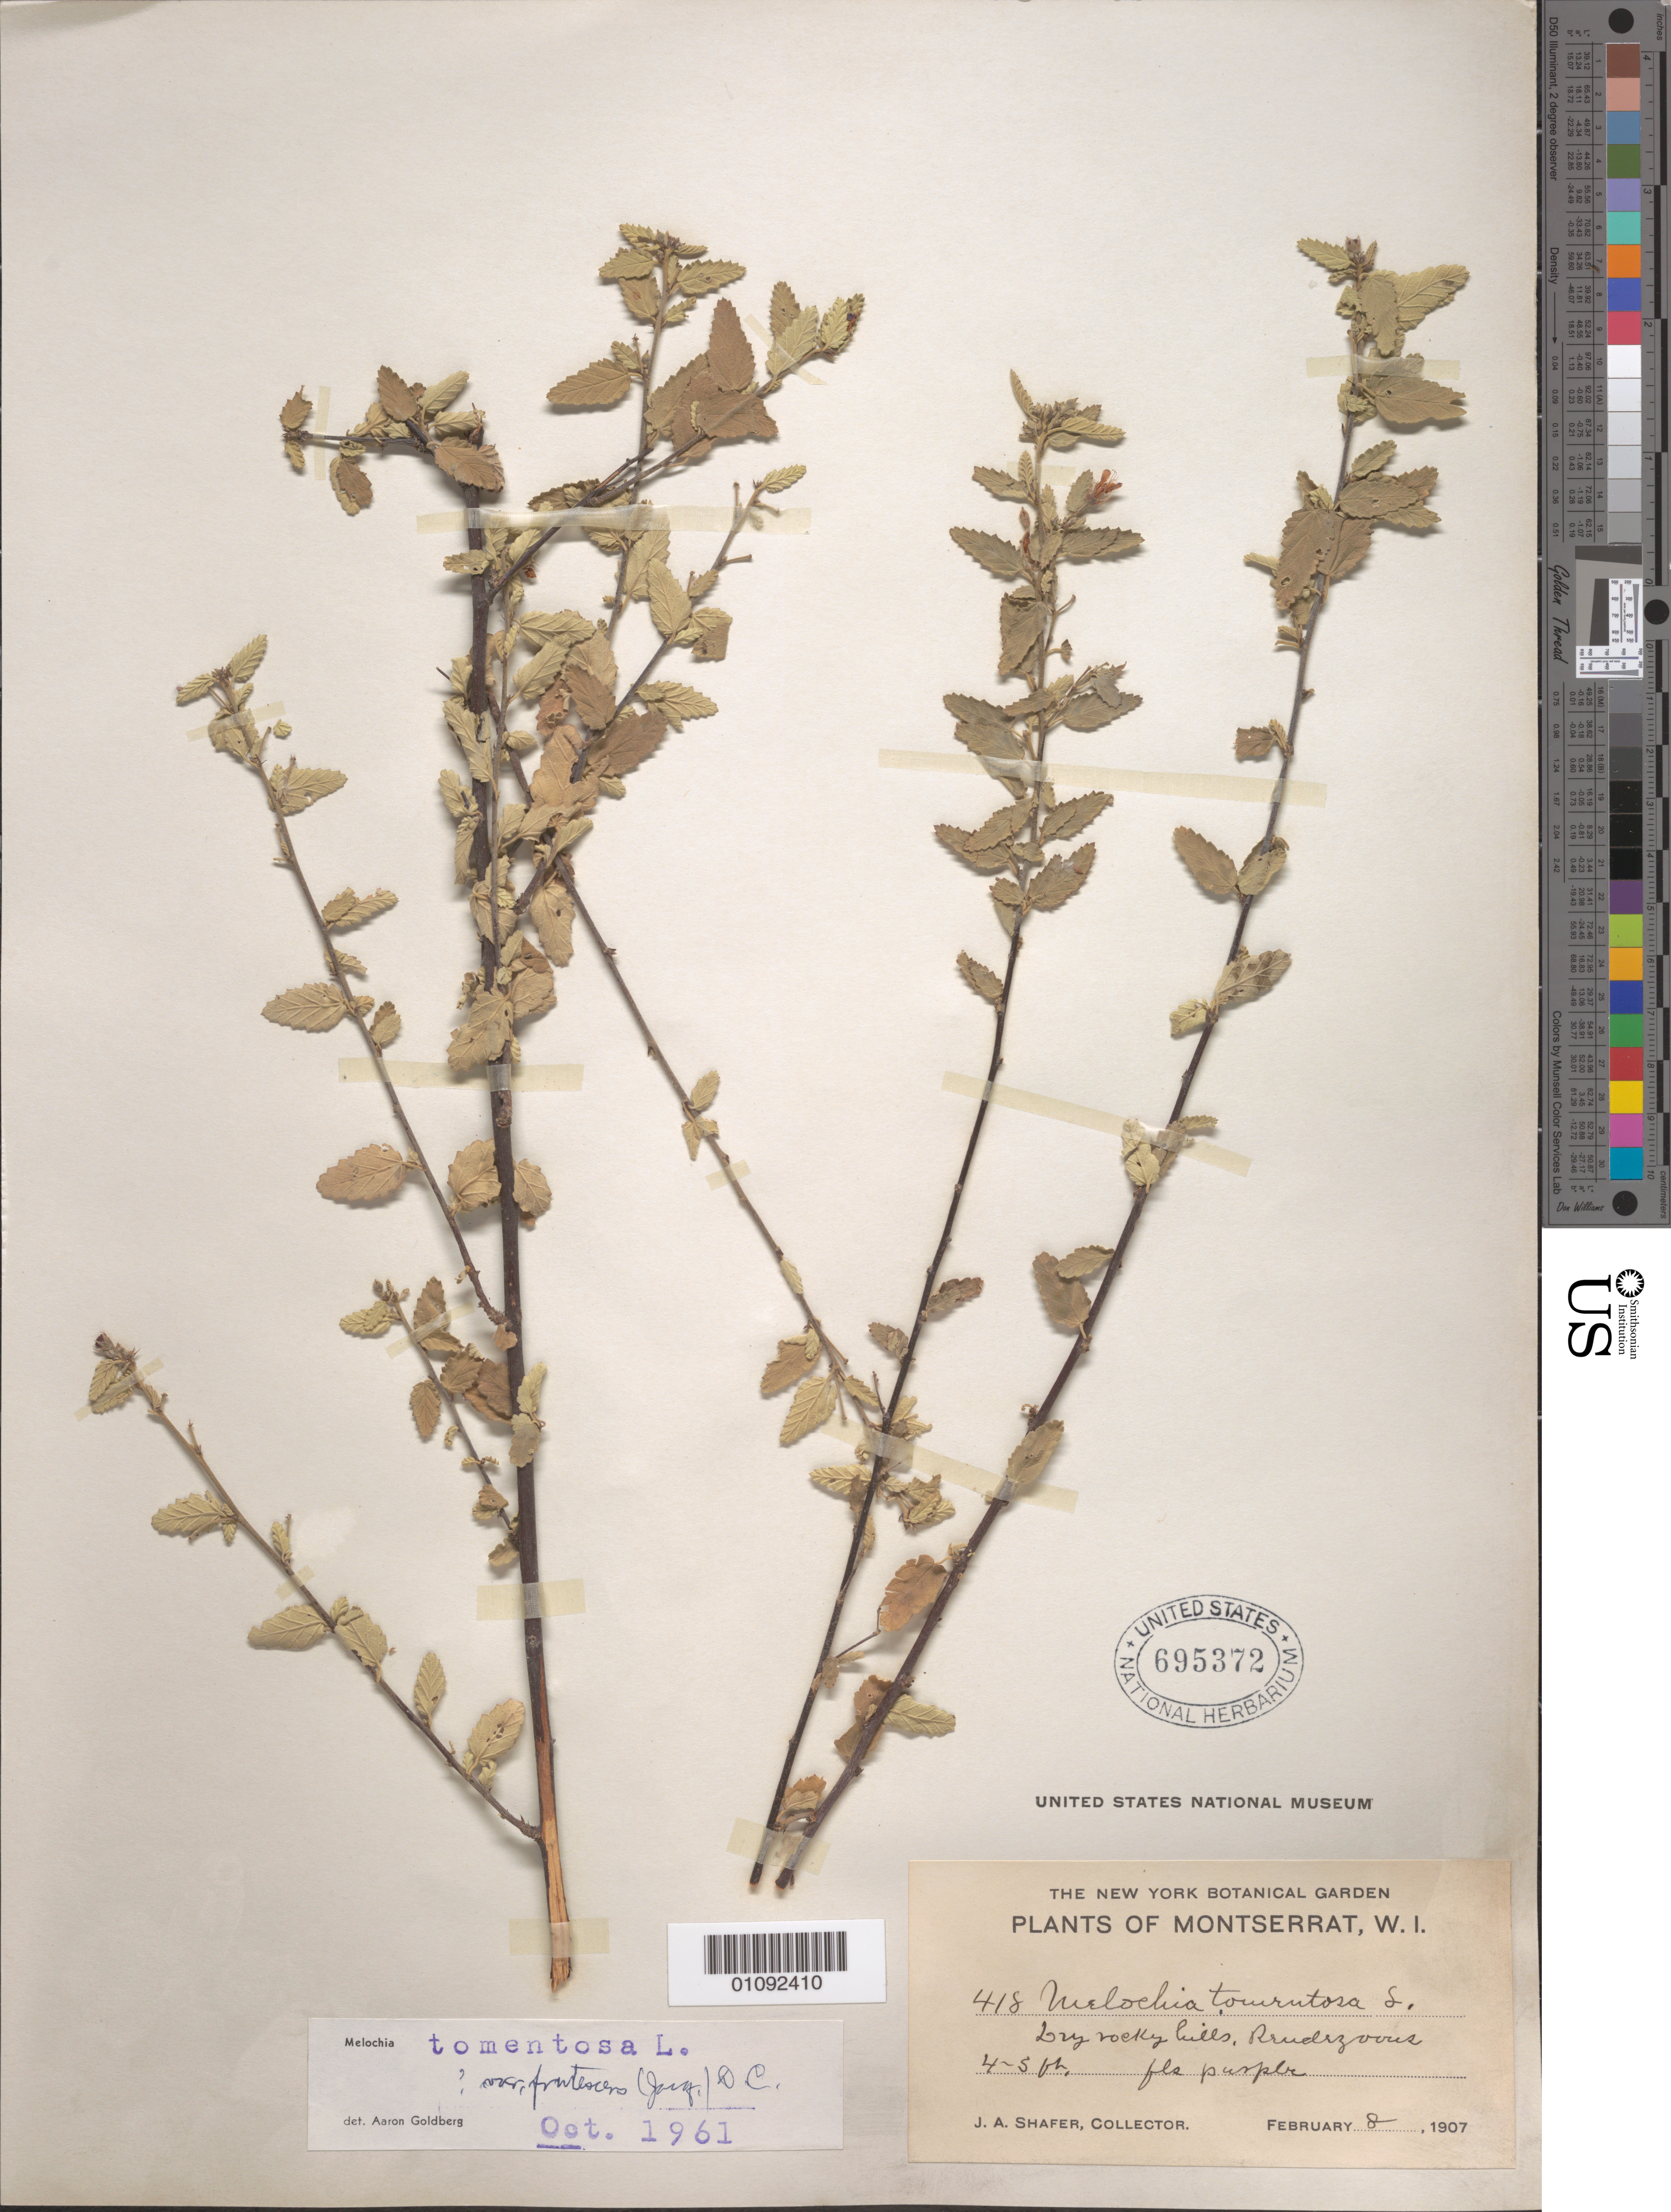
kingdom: Plantae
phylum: Tracheophyta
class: Magnoliopsida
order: Malvales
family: Malvaceae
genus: Melochia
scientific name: Melochia tomentosa var. frutescens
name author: DC.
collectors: J. A. Shafer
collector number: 418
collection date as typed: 08 Feb 1907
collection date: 1907-02-08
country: Montserrat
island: Montserrat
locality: Rendezvous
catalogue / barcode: US 695372